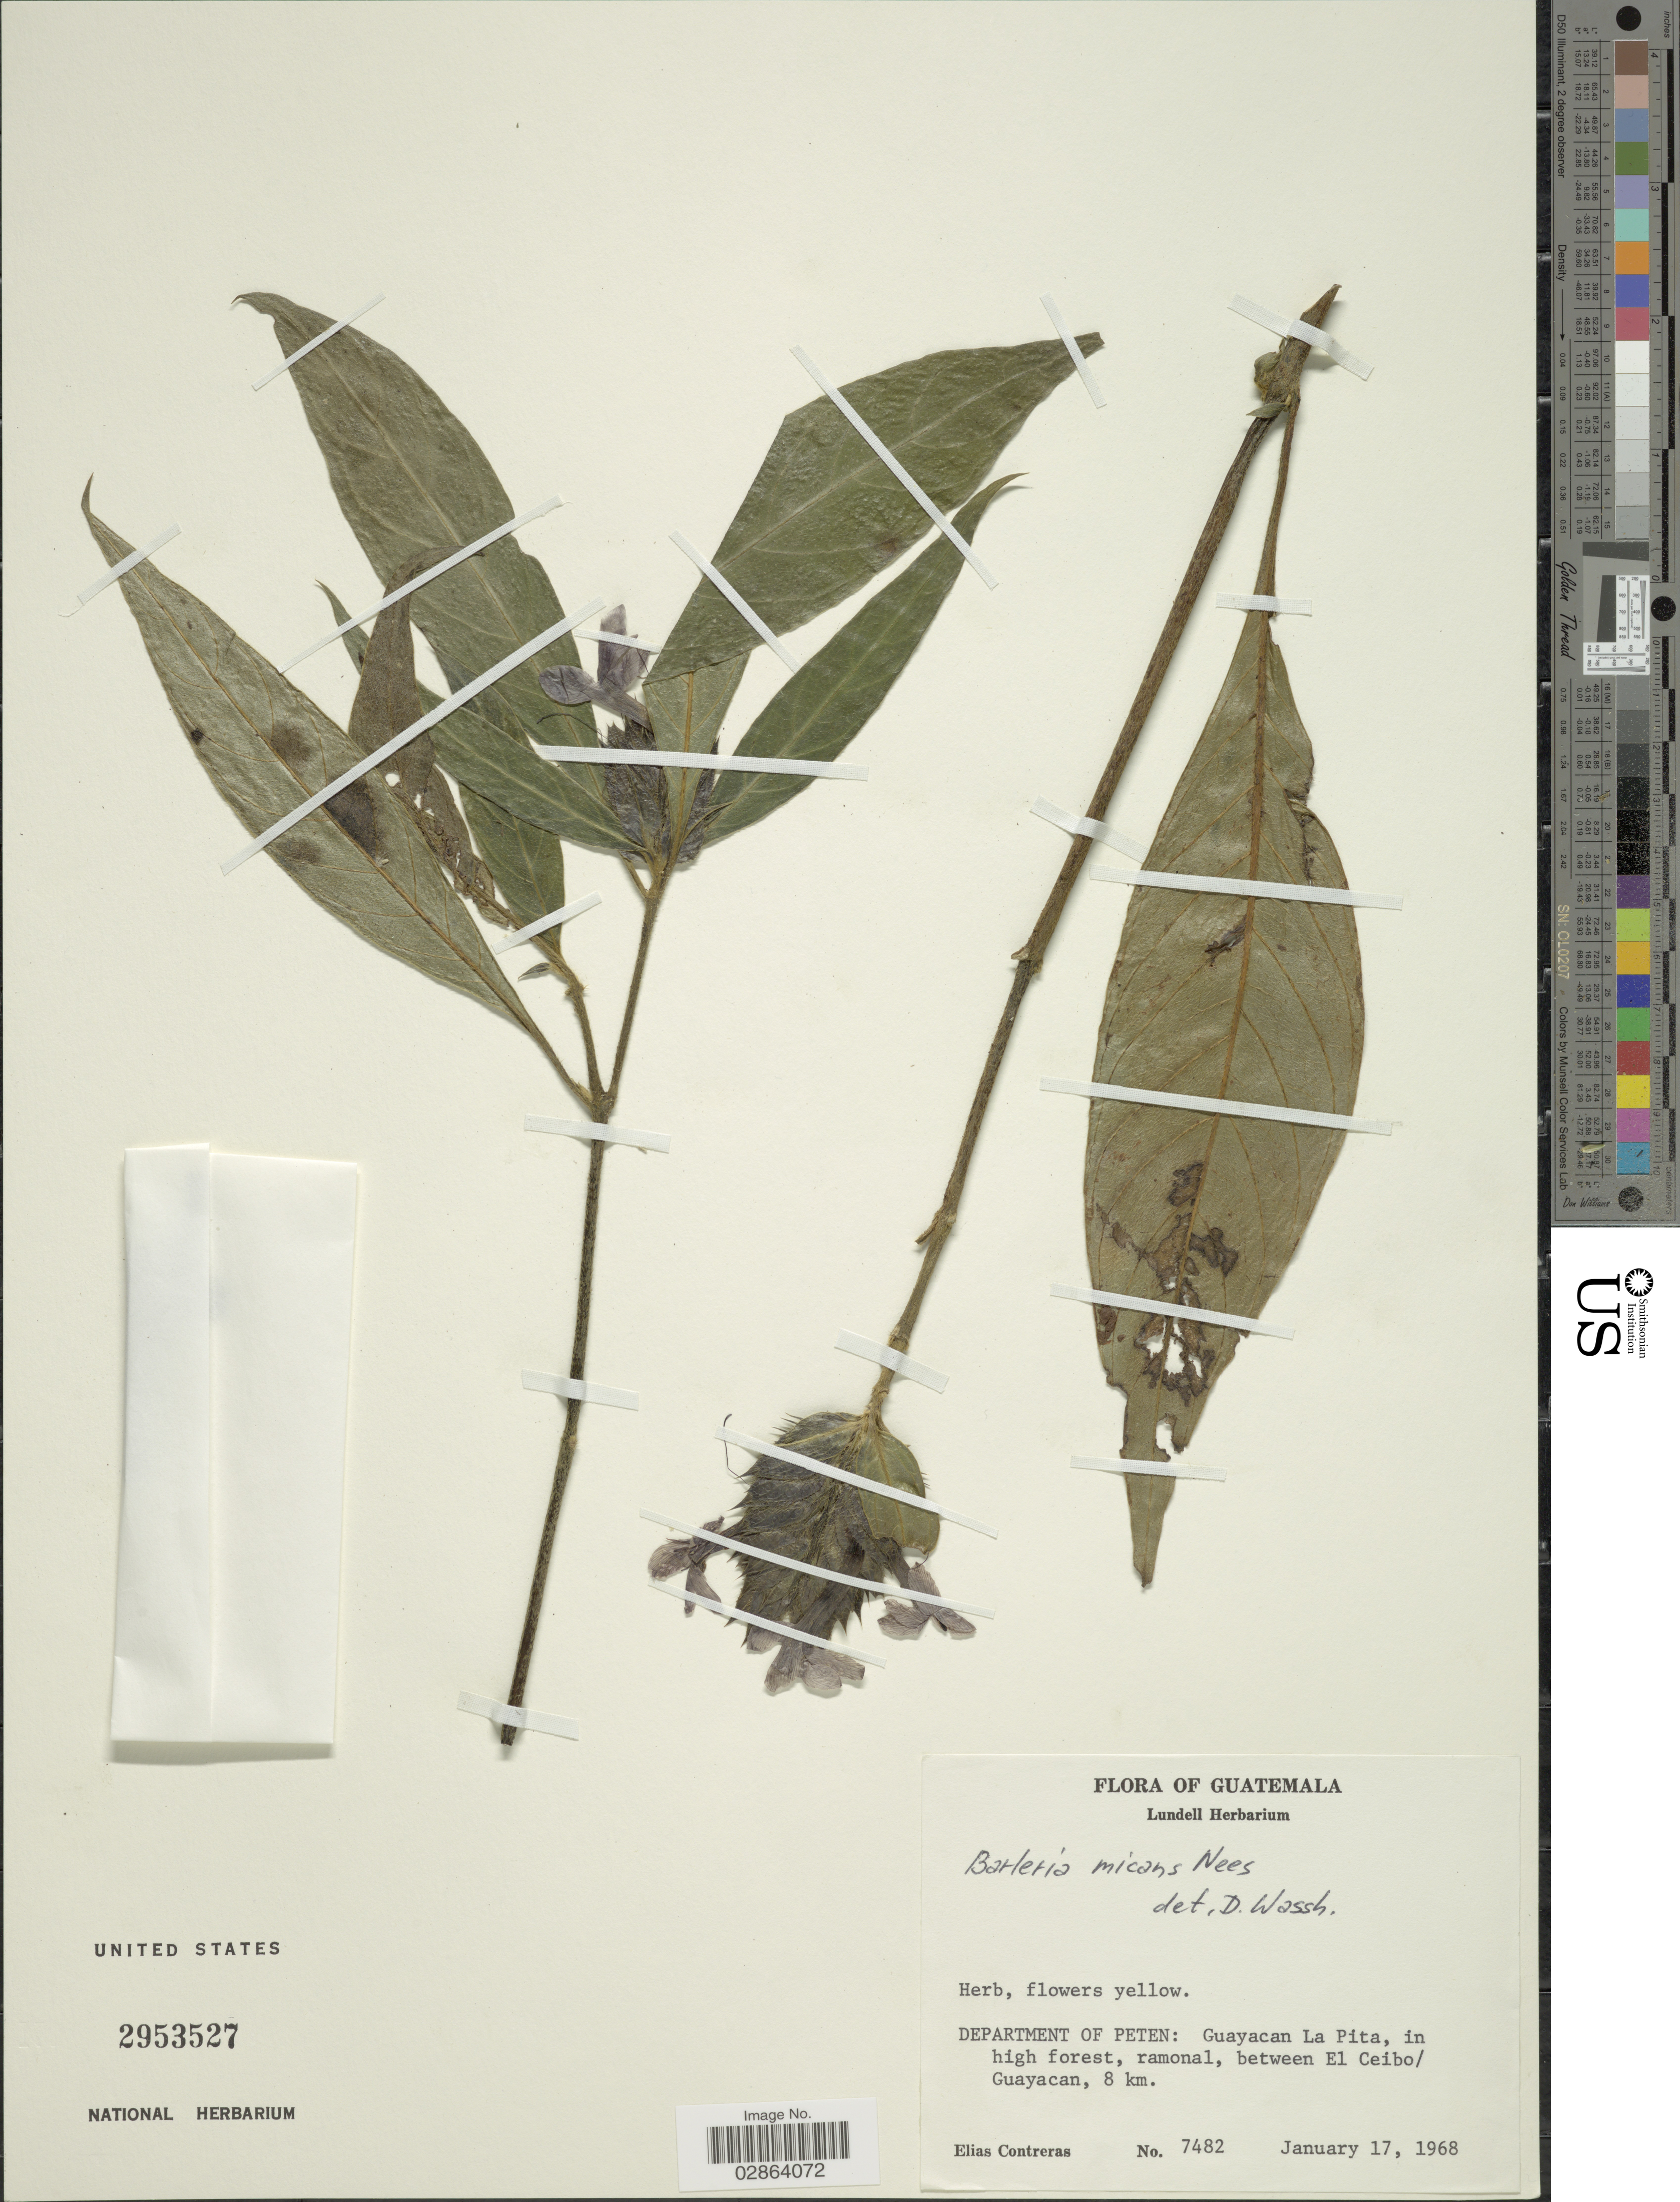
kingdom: Plantae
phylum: Tracheophyta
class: Magnoliopsida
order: Lamiales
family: Acanthaceae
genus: Barleria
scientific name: Barleria oenotheroides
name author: Dum. Cours.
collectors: E. Contreras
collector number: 7482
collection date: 1968-01-17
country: Guatemala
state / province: El Petén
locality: Department of Peten: Guayacan La Pita, in high forest, ramonal, between El Ceibo/Guayacan, 8 km.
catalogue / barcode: US 2953527